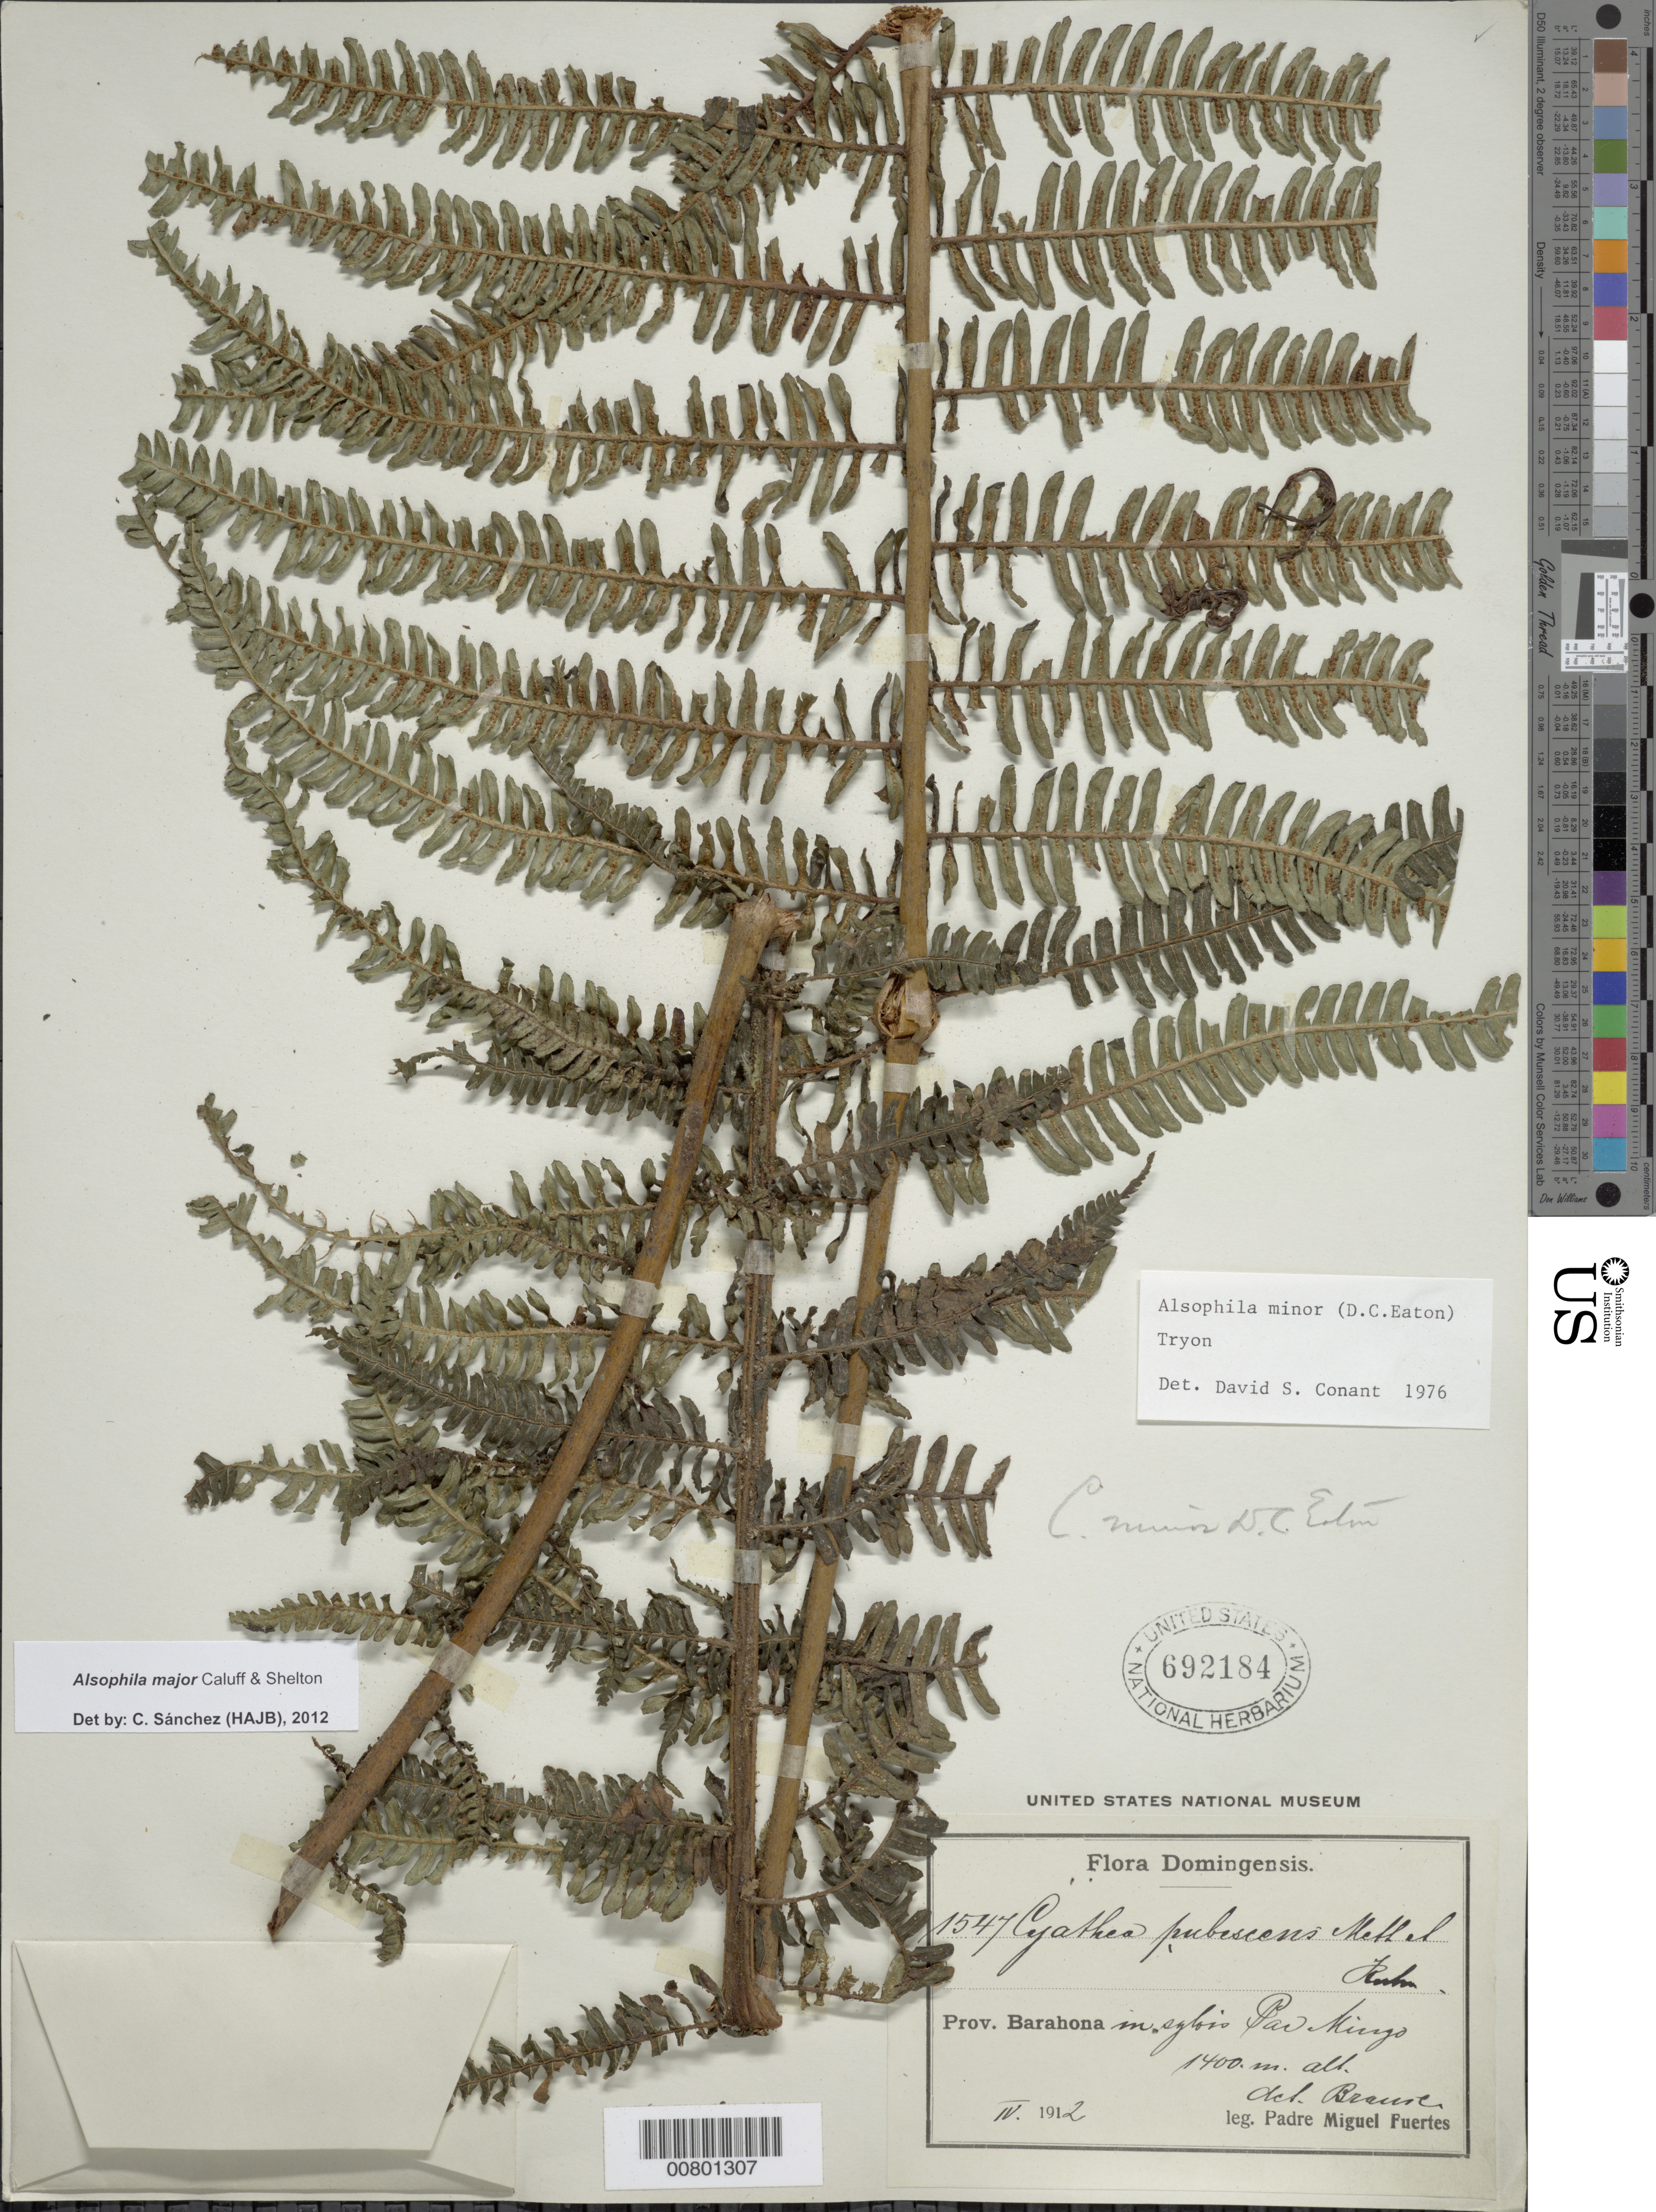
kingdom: Plantae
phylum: Tracheophyta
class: Polypodiopsida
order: Cyatheales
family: Cyatheaceae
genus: Alsophila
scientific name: Alsophila major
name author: Caluff & Shelton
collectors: M. D. Fuertes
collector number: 1547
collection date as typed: Apr 1912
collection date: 1912-04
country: Dominican Republic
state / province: Barahona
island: Hispaniola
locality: Pas Mingo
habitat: Woods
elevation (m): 1400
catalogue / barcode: US 692184